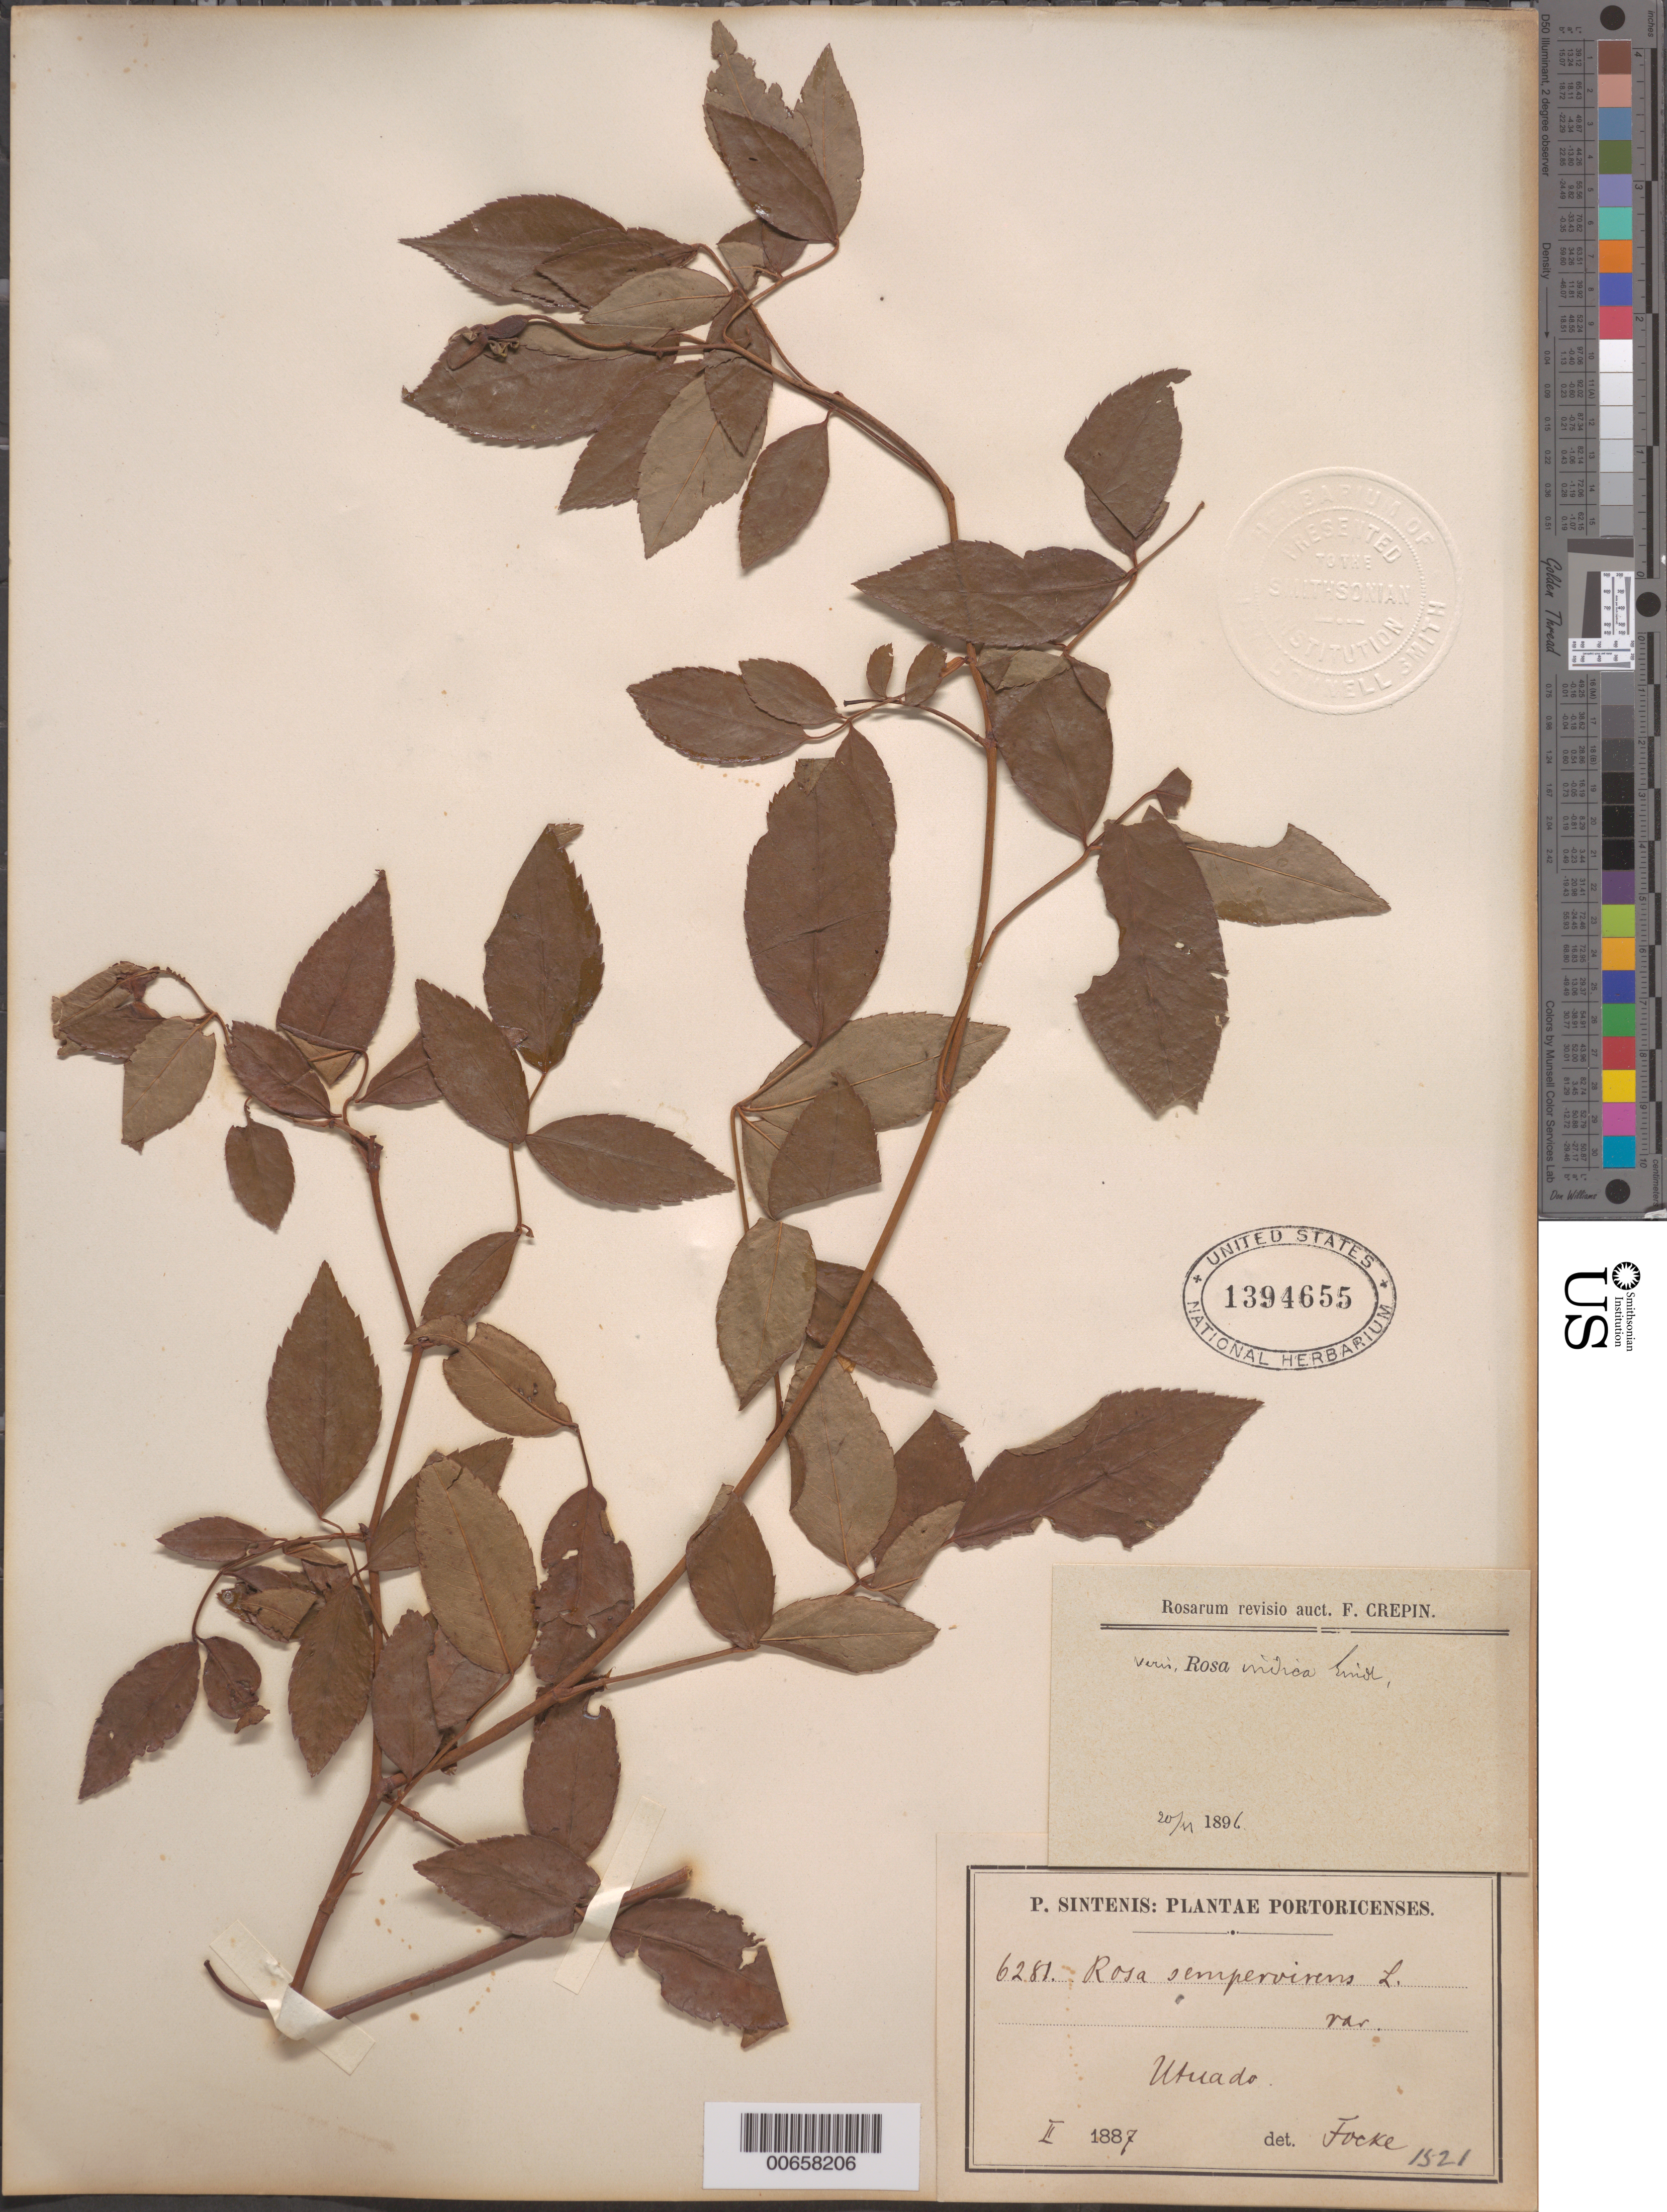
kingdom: Plantae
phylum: Tracheophyta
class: Magnoliopsida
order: Rosales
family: Rosaceae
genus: Rosa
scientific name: Rosa indica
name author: L.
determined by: Crépin, Francois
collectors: P. Sintenis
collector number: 6281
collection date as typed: Feb 1887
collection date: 1887-02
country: Puerto Rico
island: Greater Antilles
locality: Utuado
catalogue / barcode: US 1394655